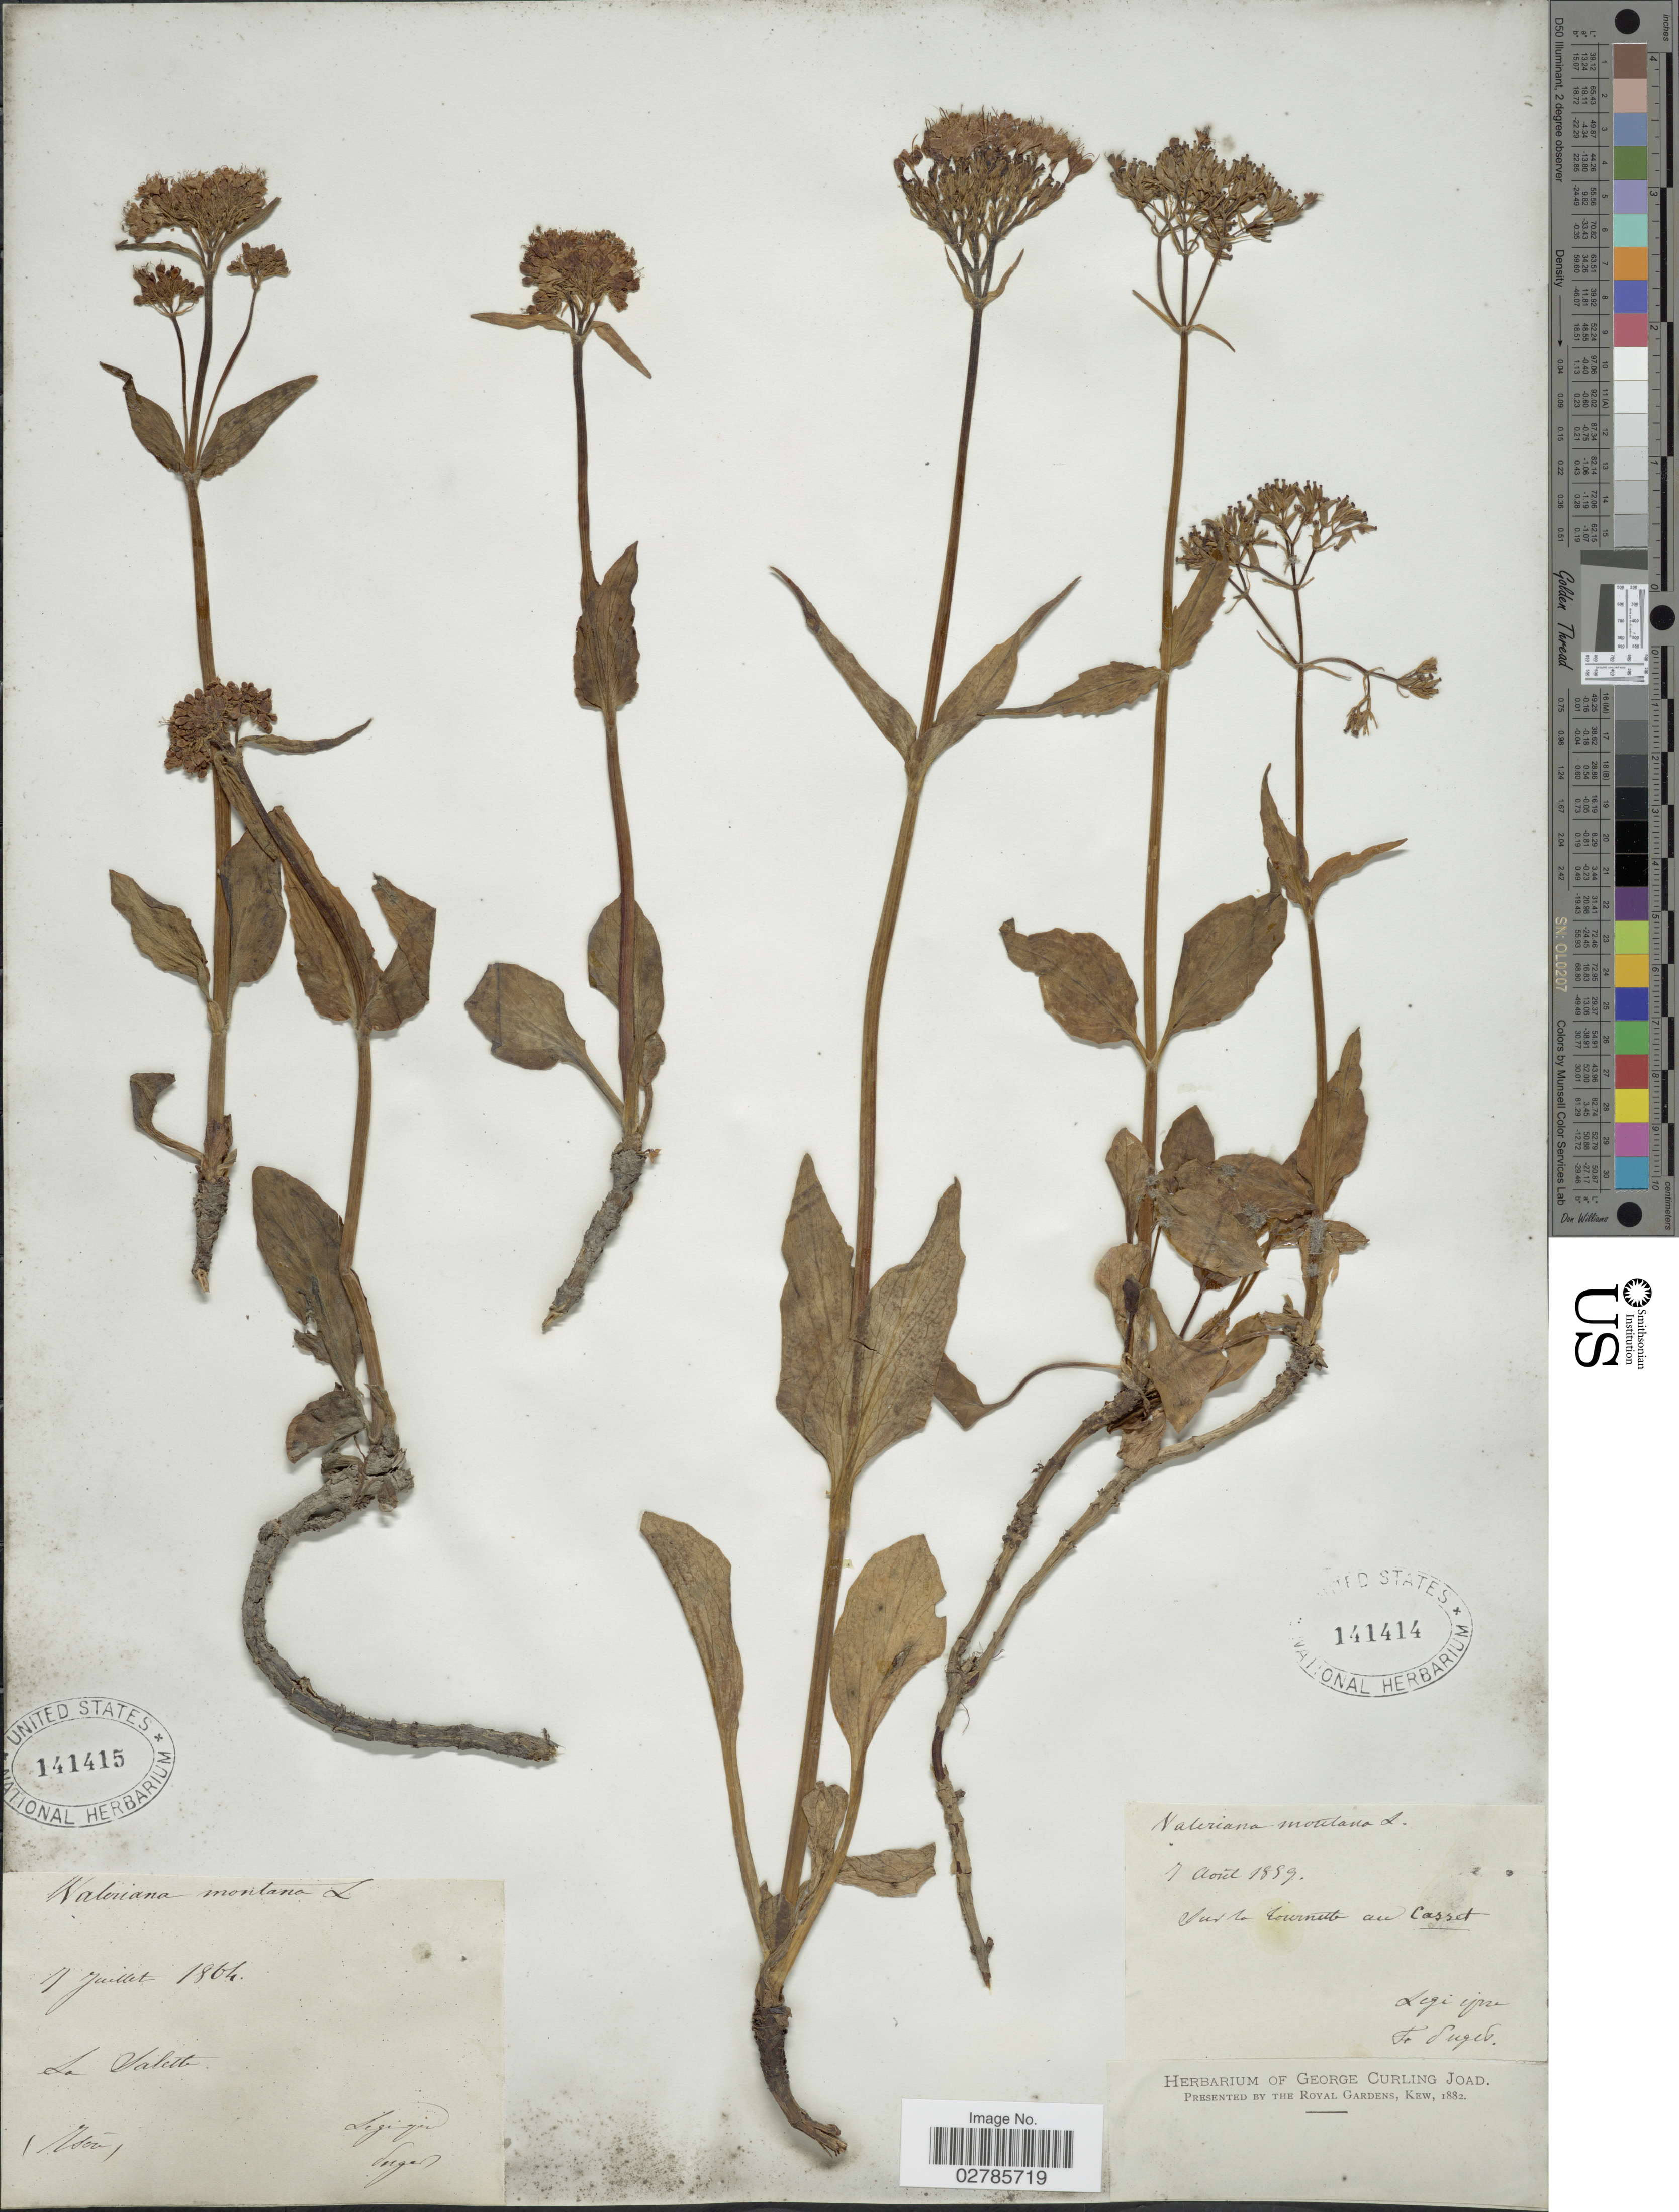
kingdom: Plantae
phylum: Tracheophyta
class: Magnoliopsida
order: Dipsacales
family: Caprifoliaceae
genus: Valeriana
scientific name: Valeriana montana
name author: L.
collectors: F. Puget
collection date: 1889-08-07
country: France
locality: Sur la tournette au Casset.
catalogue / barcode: US 141414-2